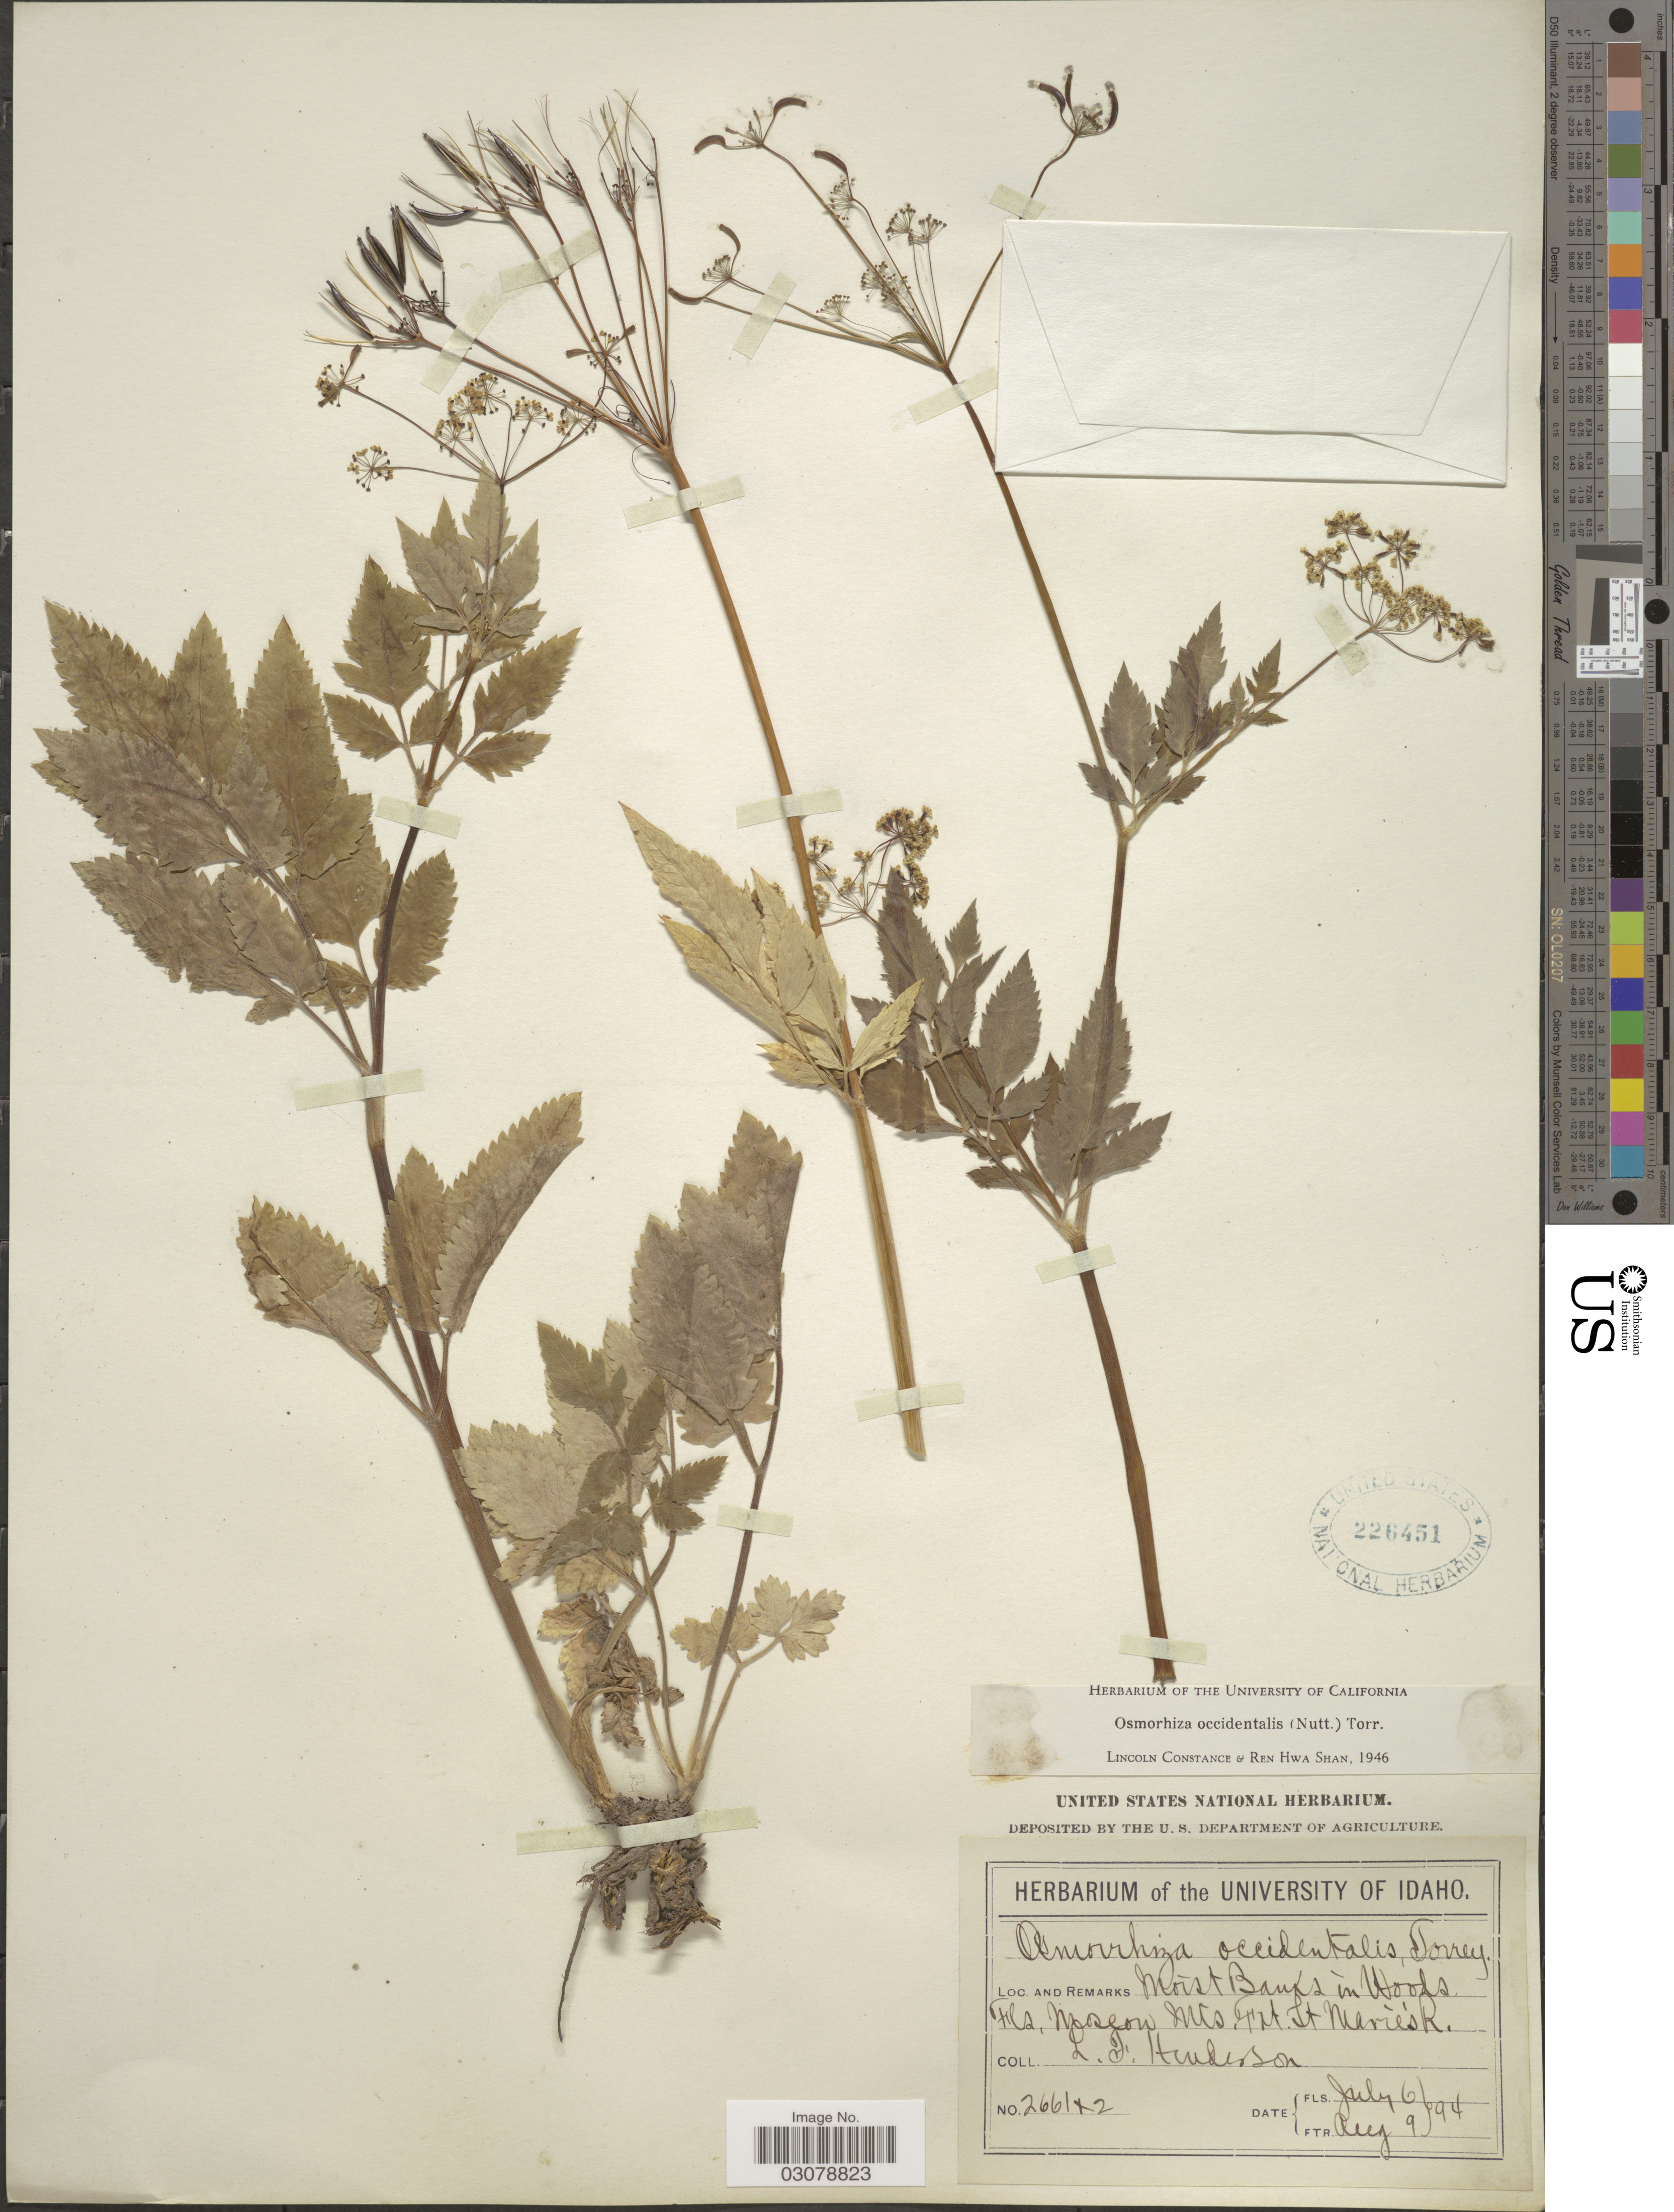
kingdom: Plantae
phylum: Tracheophyta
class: Magnoliopsida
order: Apiales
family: Apiaceae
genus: Osmorhiza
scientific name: Osmorhiza occidentalis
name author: (Nutt.) Torr.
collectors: L. Henderson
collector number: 2661x2*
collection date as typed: Transcribed d/m/y: 6/7/94 to 9/8/94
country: United States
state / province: Idaho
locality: Moist Banks in Woods. Fls. Moscow Mts., Frt. St Maries R.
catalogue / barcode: US 226451